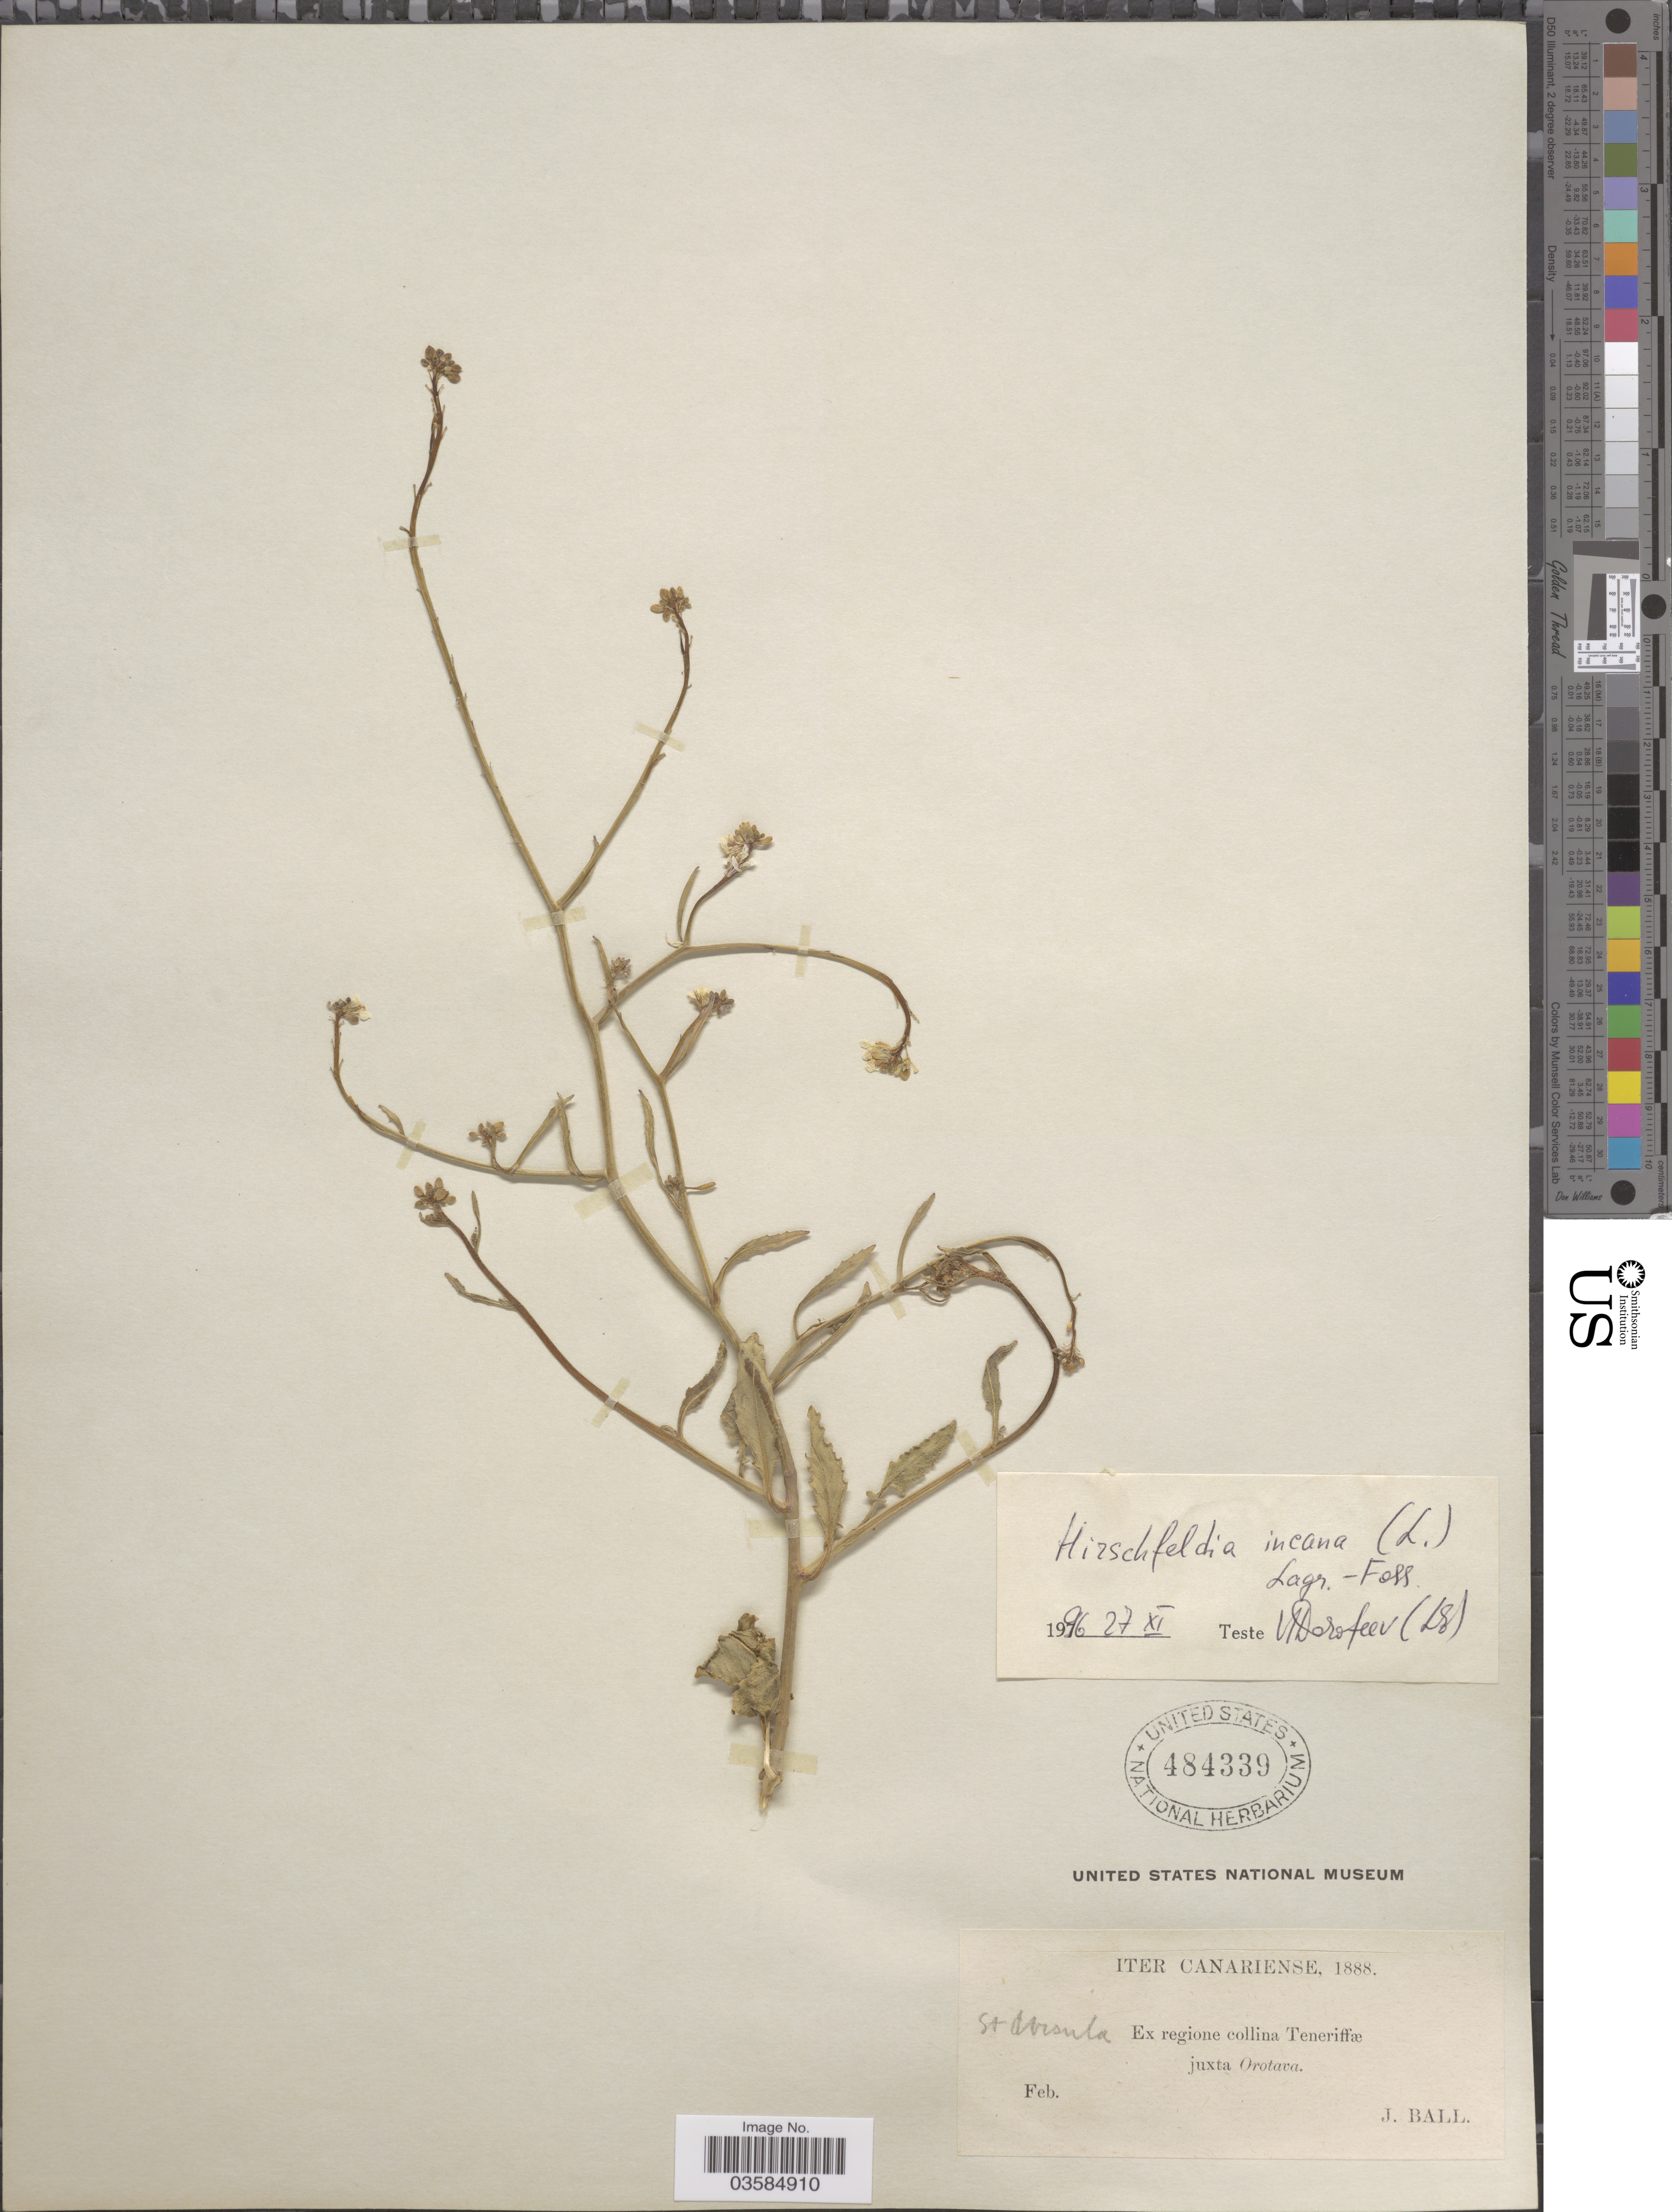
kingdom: Plantae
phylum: Tracheophyta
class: Magnoliopsida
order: Brassicales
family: Brassicaceae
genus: Hirschfeldia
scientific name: Hirschfeldia incana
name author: (L.) Lagr.-Foss.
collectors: J. Ball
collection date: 1888-02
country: Spain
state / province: Canarias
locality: Iter Canariense. St Ursula. Ex regione collina Teneriffæ juxta Orotava.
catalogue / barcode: US 484339